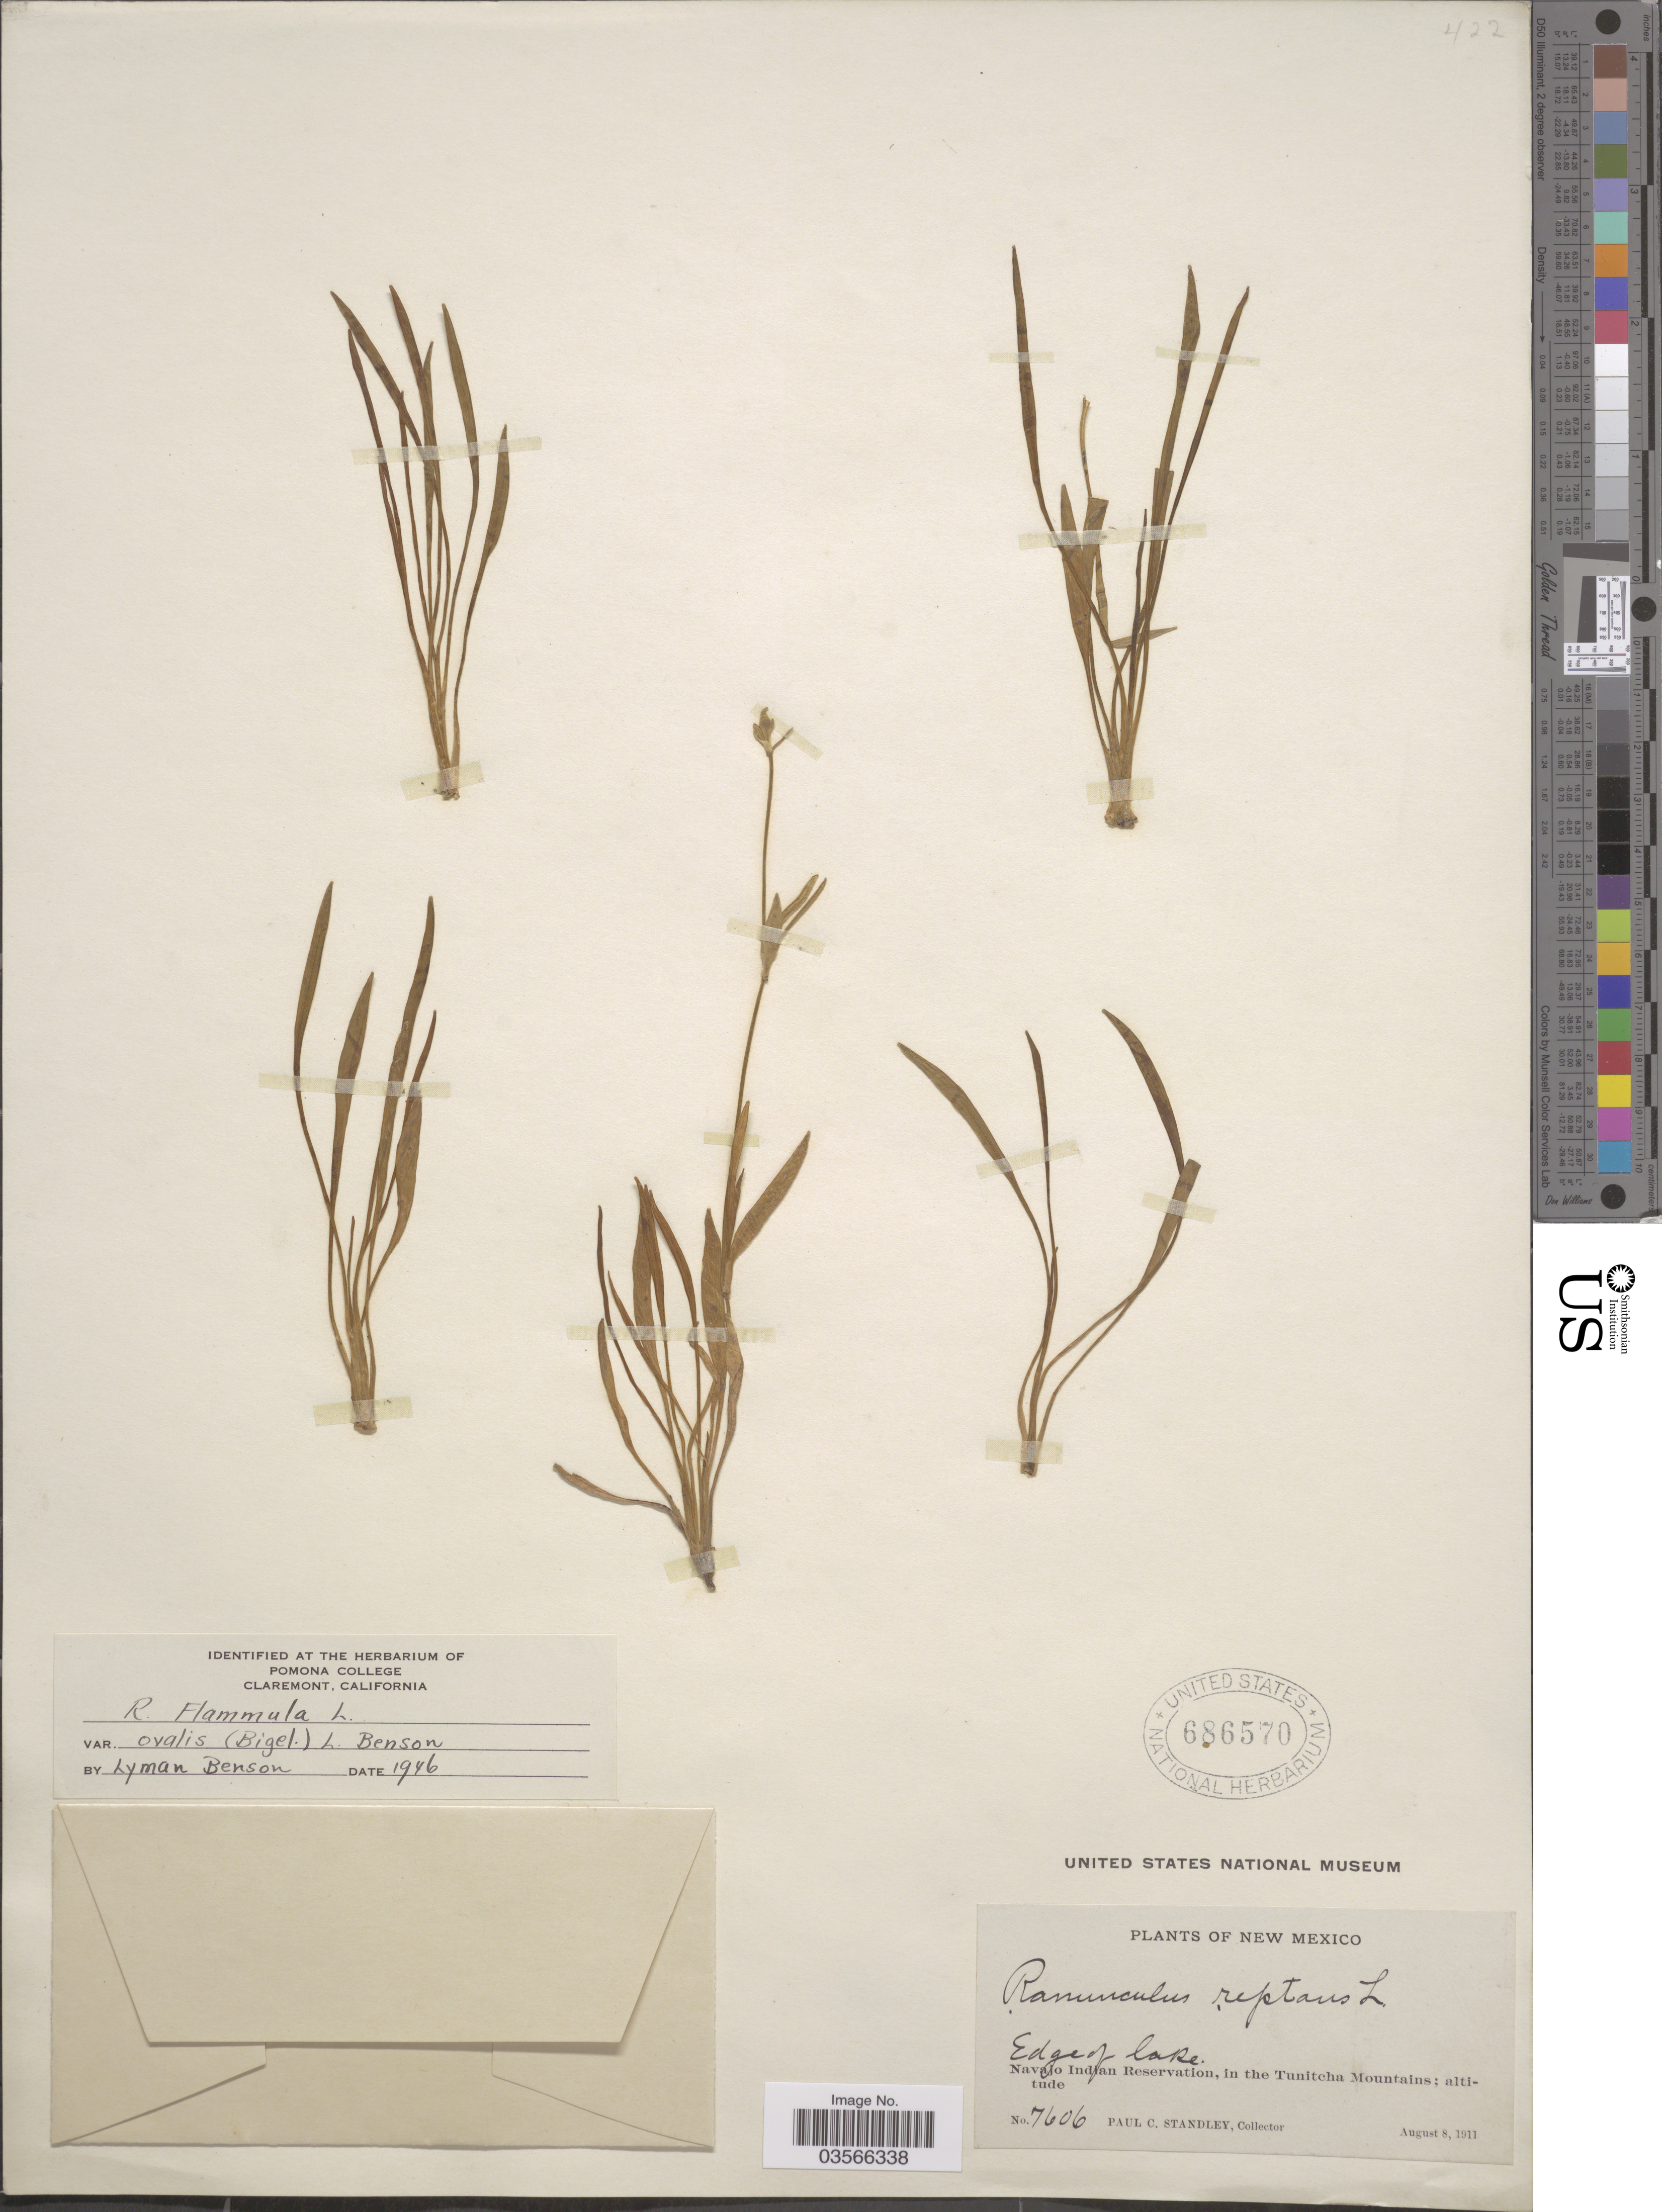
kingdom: Plantae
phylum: Tracheophyta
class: Magnoliopsida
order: Ranunculales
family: Ranunculaceae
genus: Ranunculus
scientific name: Ranunculus flammula var. ovalis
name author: (J.M. Bigelow) L.D. Benson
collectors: P. C. Standley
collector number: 7606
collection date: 1911-08-08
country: United States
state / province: New Mexico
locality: Edge of lake. Navajo Indian Reservation, in the Tunitcha Mountains.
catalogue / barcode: US 686570